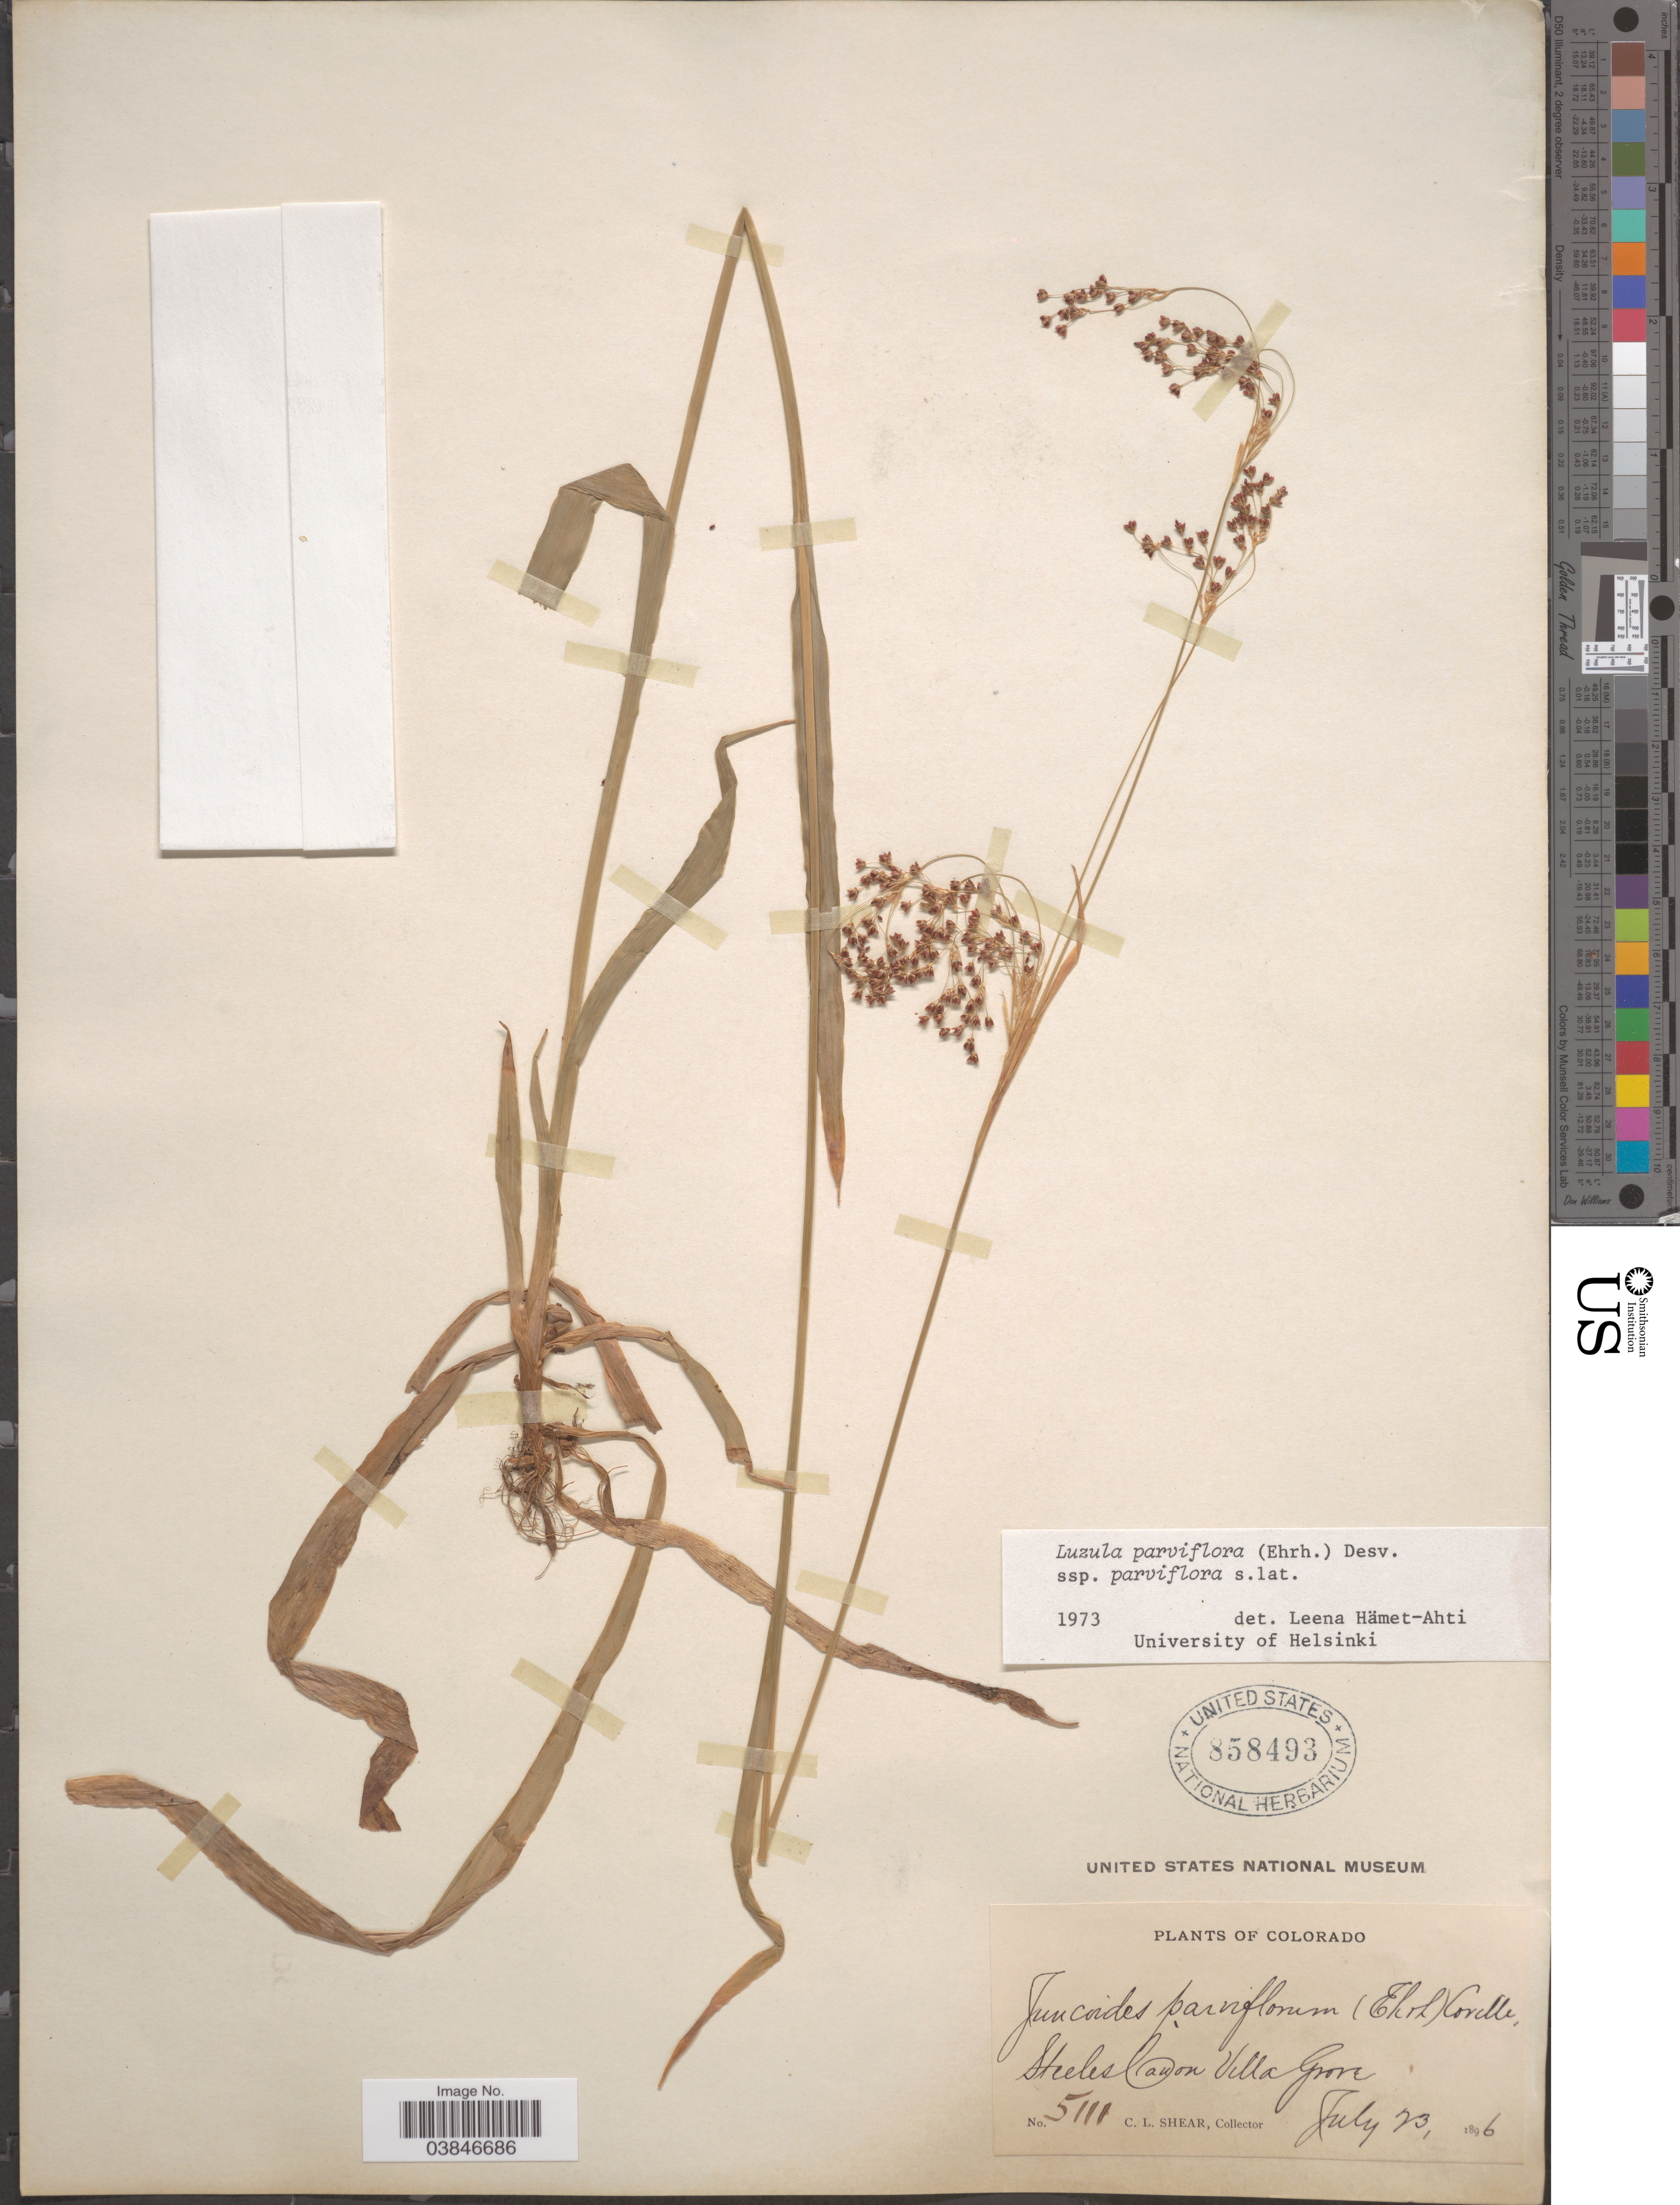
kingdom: Plantae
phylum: Tracheophyta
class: Liliopsida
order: Poales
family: Juncaceae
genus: Luzula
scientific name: Luzula parviflora subsp. parviflora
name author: (Ehrh.) Desv.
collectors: C. L. Shear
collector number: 5111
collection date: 1896-07-23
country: United States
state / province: Colorado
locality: Steeles Canon Villa Grove.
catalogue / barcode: US 858493